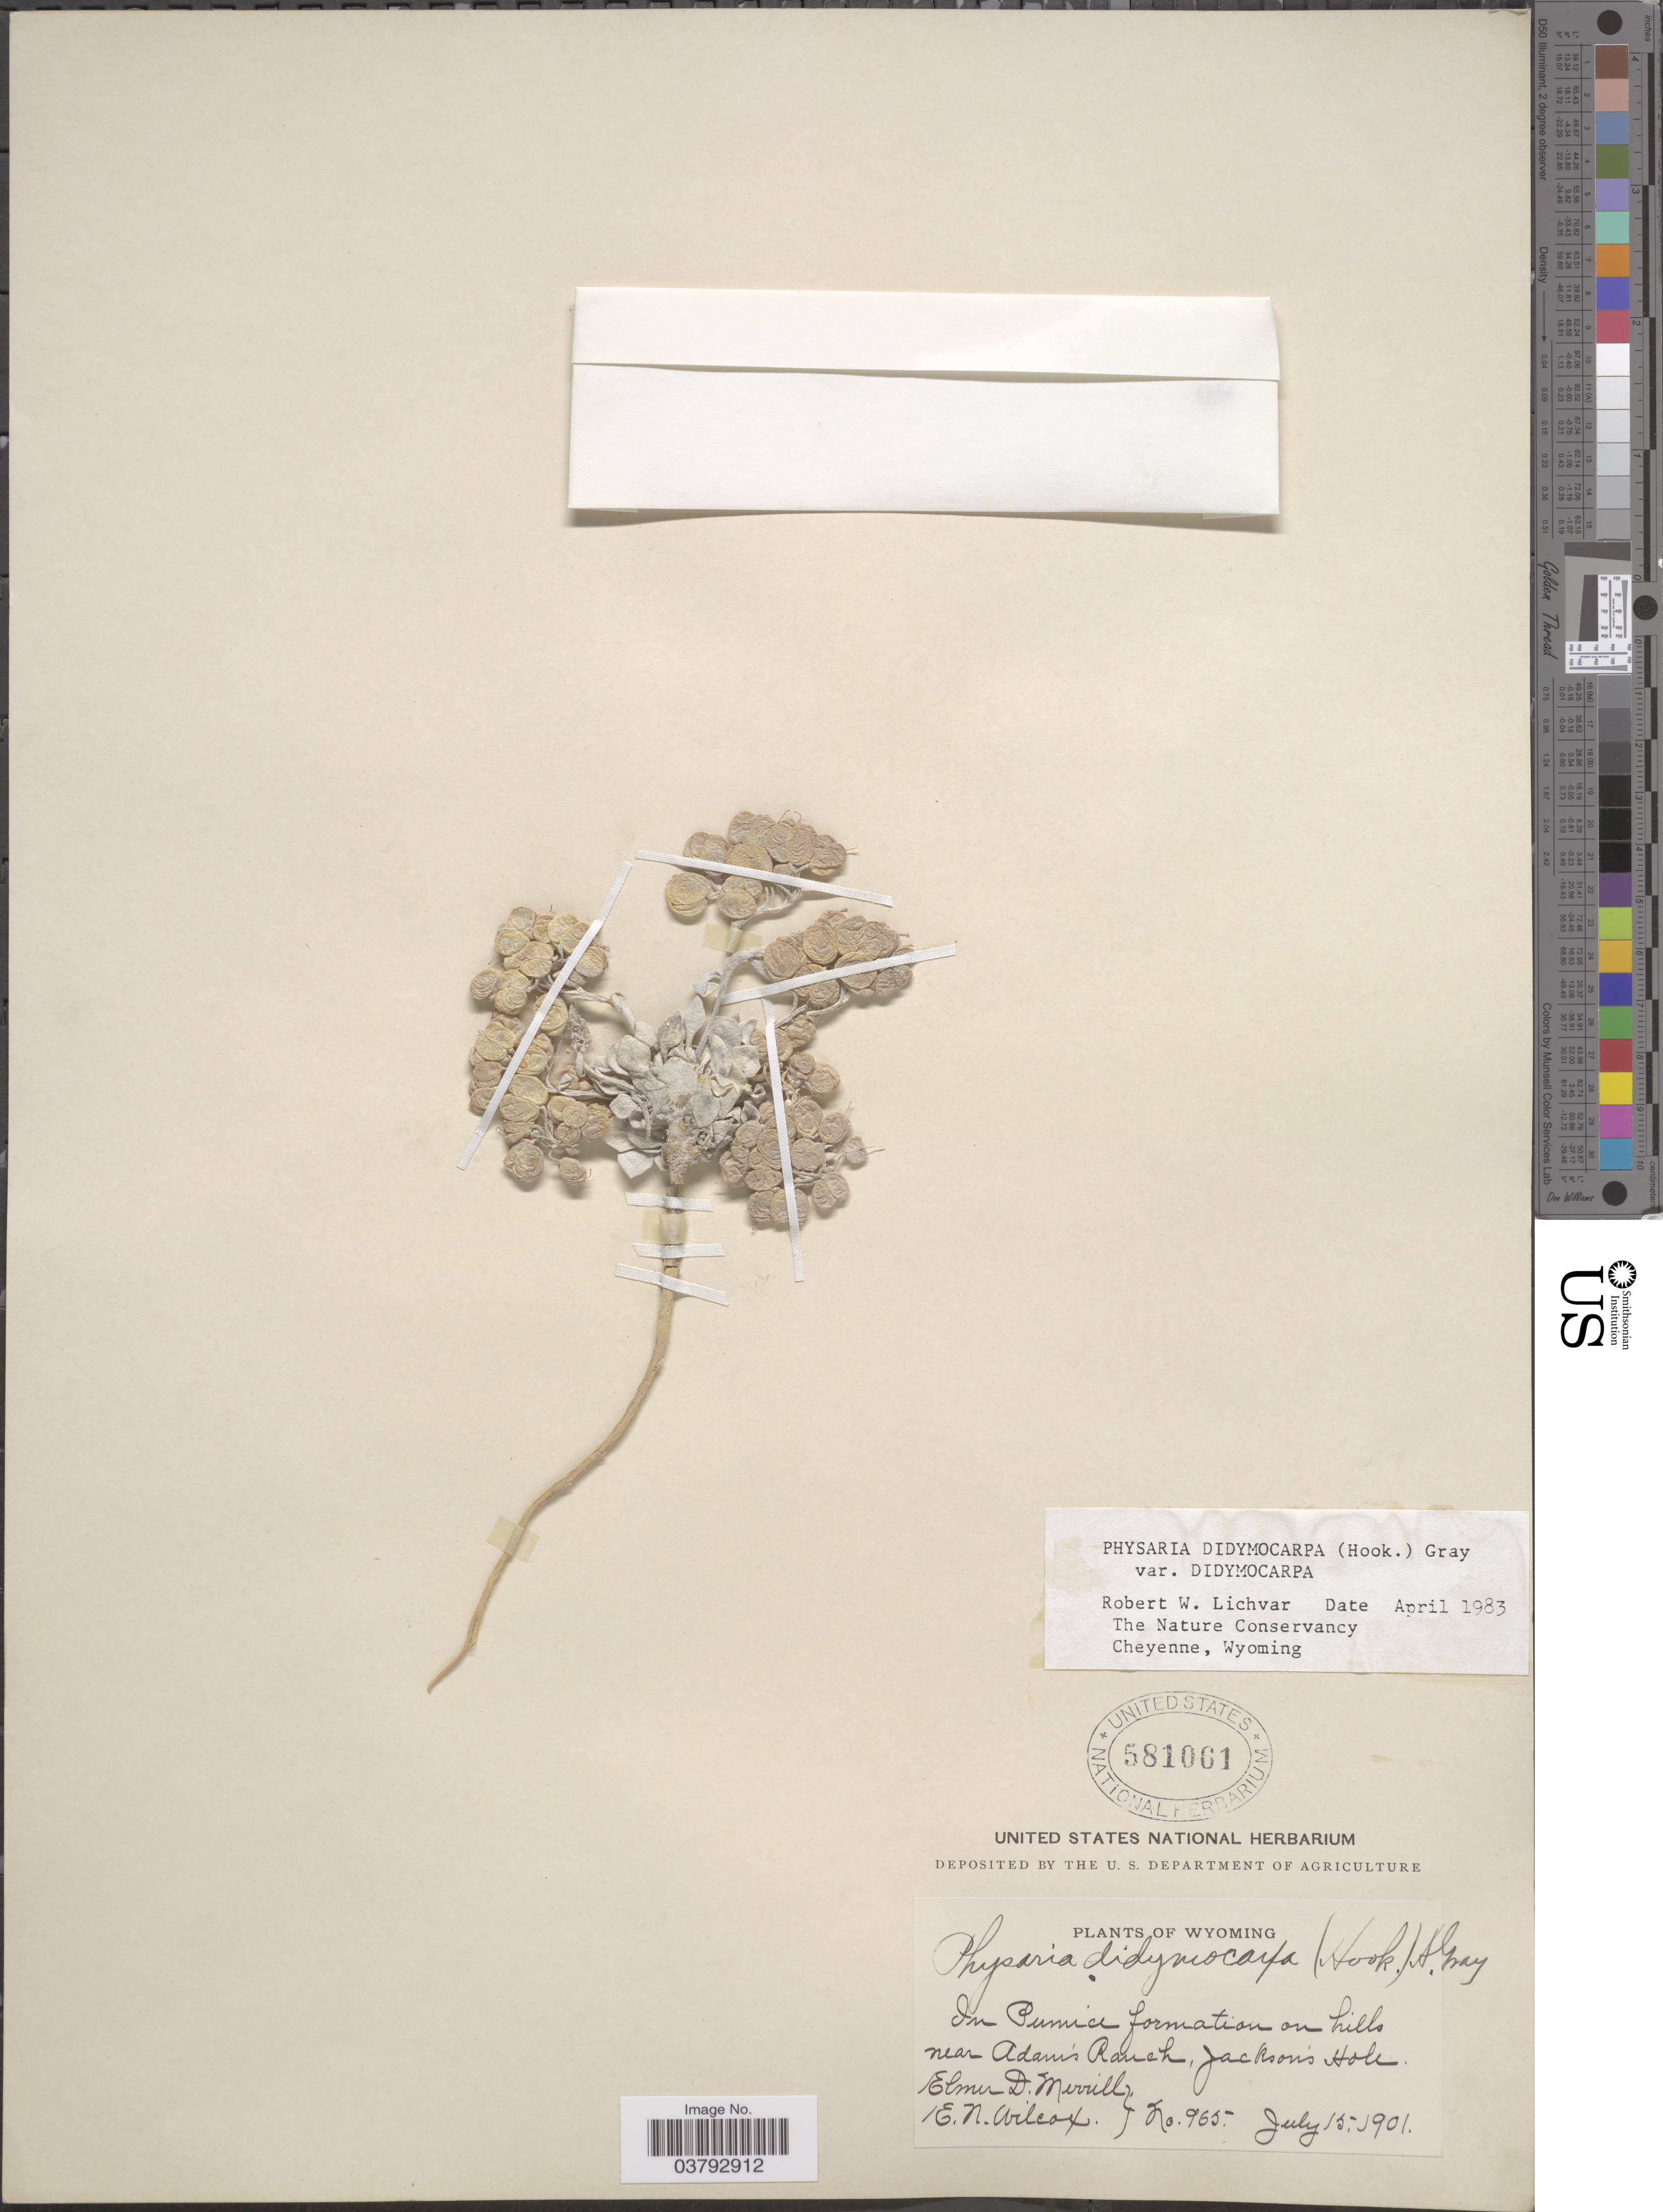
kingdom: Plantae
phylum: Tracheophyta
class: Magnoliopsida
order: Brassicales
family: Brassicaceae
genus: Physaria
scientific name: Physaria didymocarpa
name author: (Hook.) A. Gray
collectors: E. D. Merrill & E. Wilcox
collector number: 965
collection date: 1901-07-15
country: United States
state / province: Wyoming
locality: In Pumice formation on hills near Adam's Ranch, Jackson Hole.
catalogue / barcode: US 581061